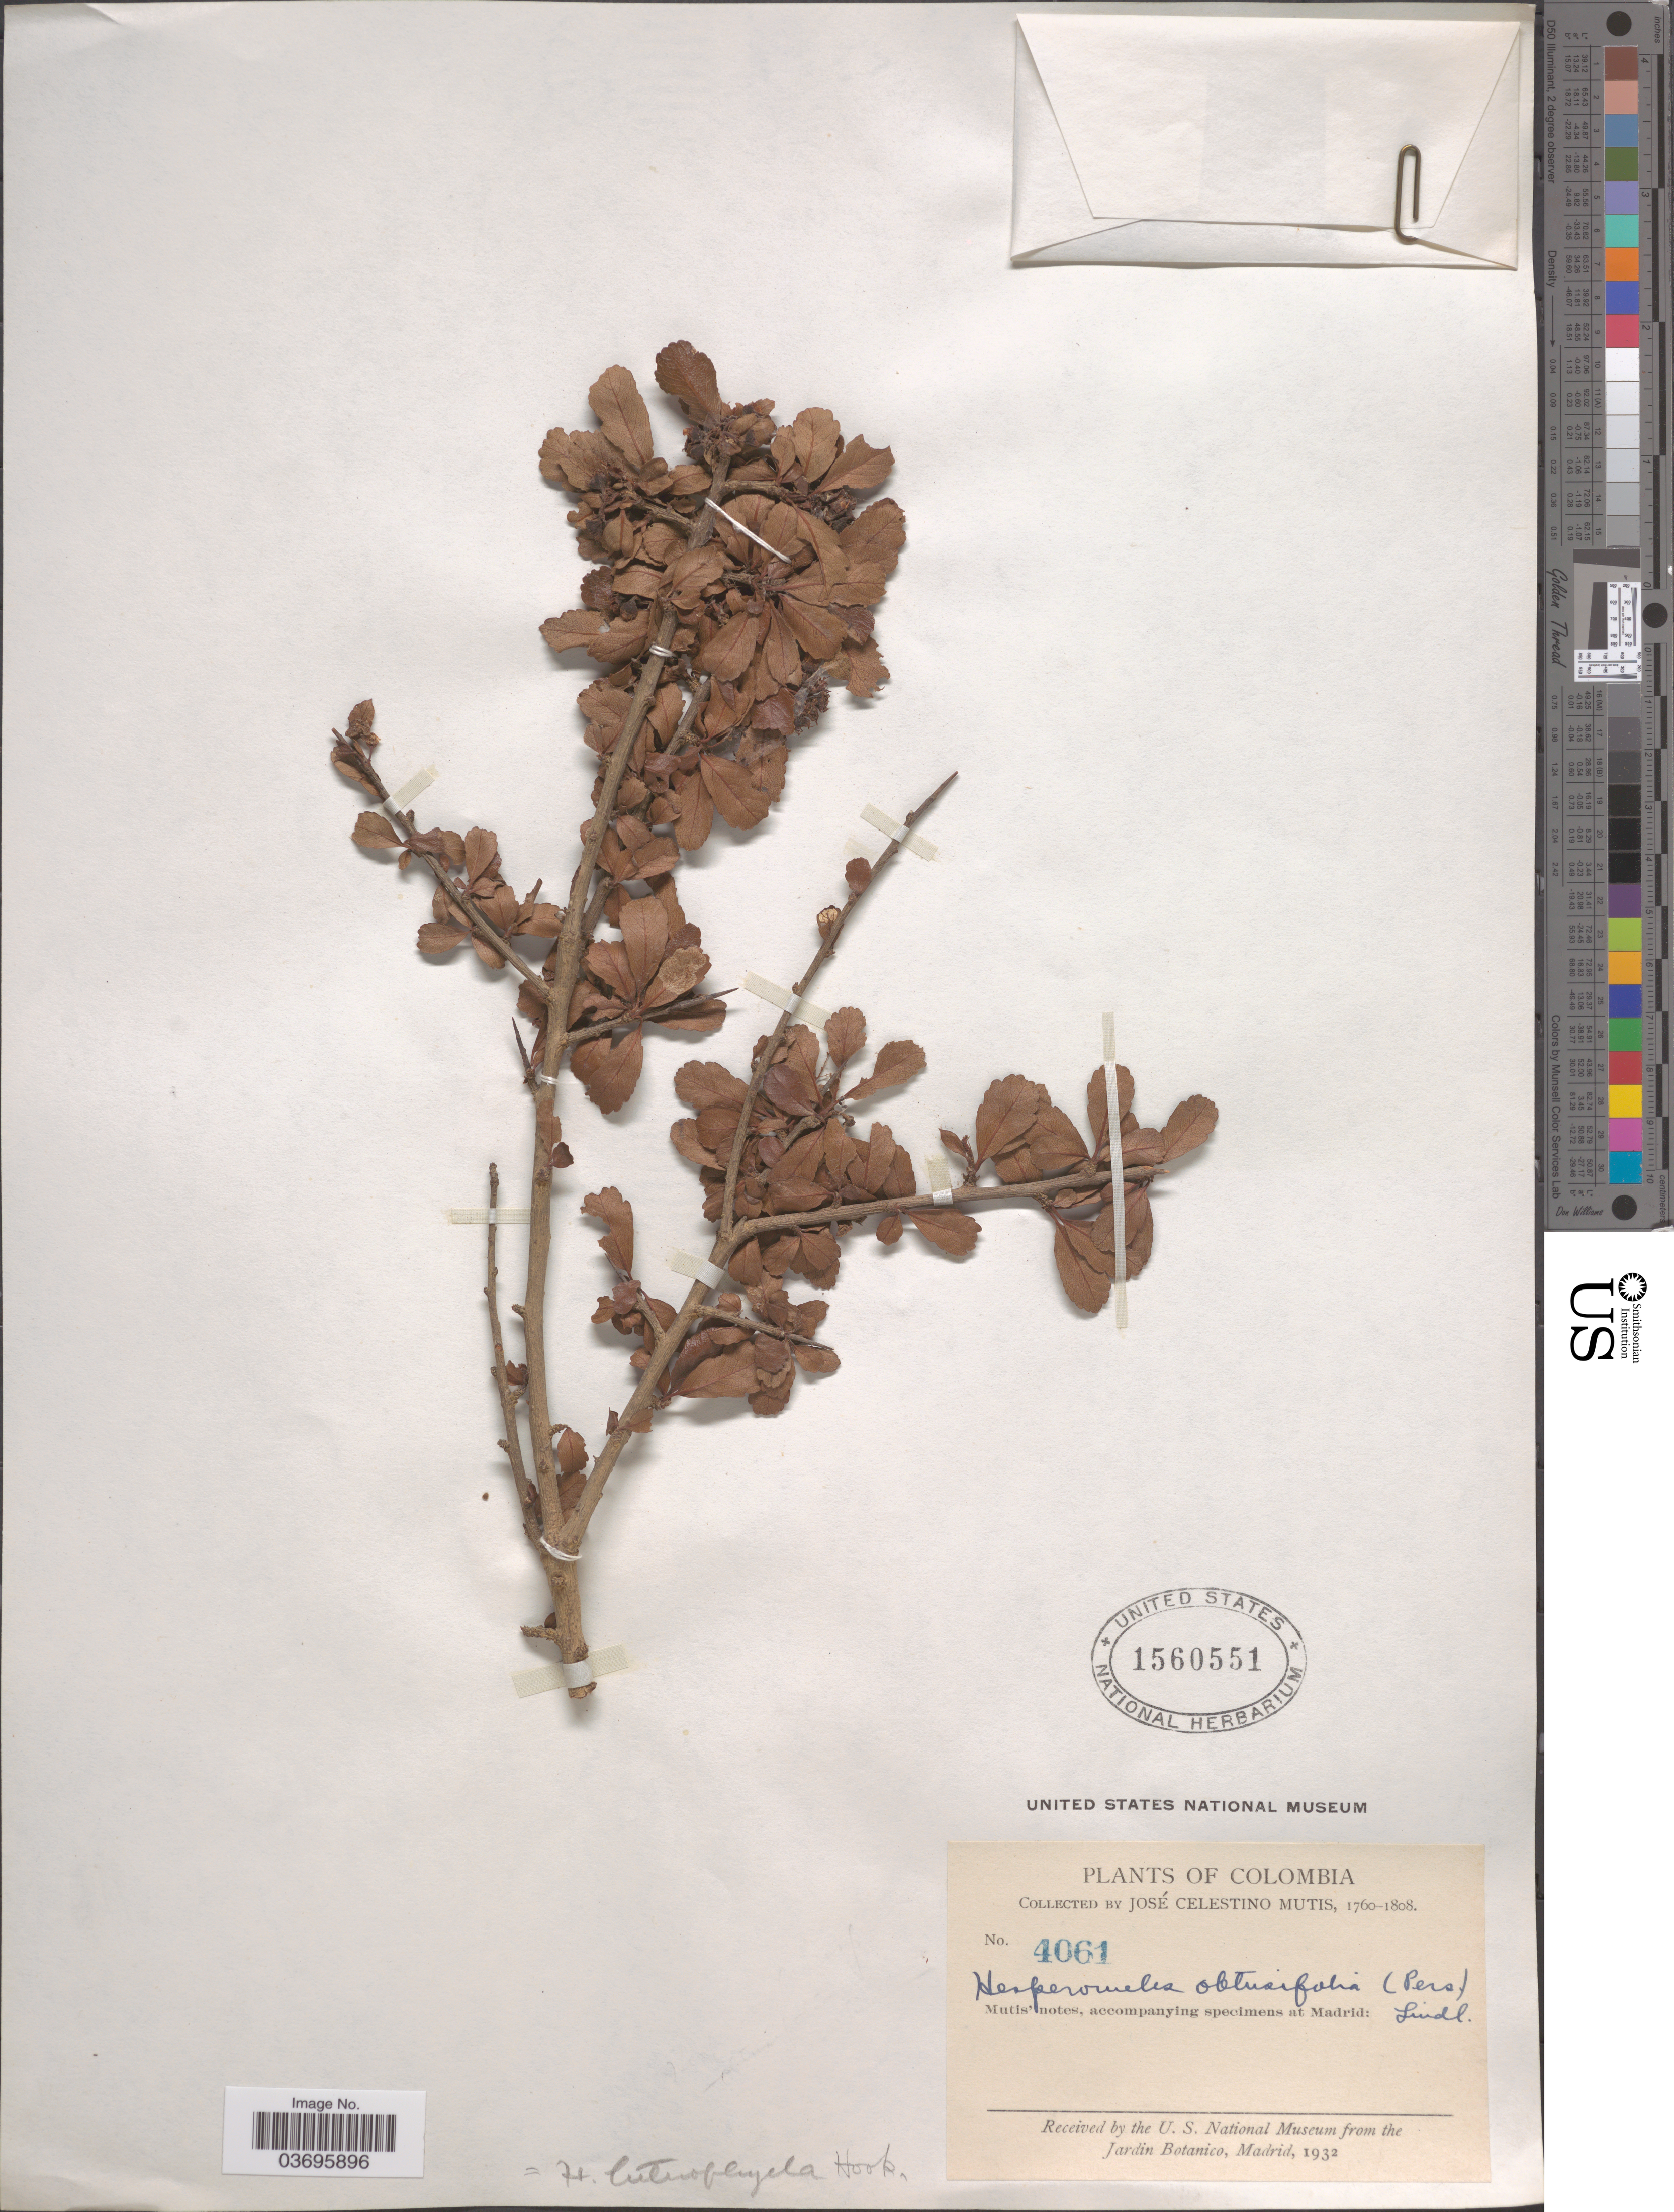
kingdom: Plantae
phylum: Tracheophyta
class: Magnoliopsida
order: Rosales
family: Rosaceae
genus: Hesperomeles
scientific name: Hesperomeles heterophylla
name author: (Ruiz & Pav.) Hook.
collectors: J. C. B. Mutis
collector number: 4061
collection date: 1760/1808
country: Colombia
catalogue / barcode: US 1560551